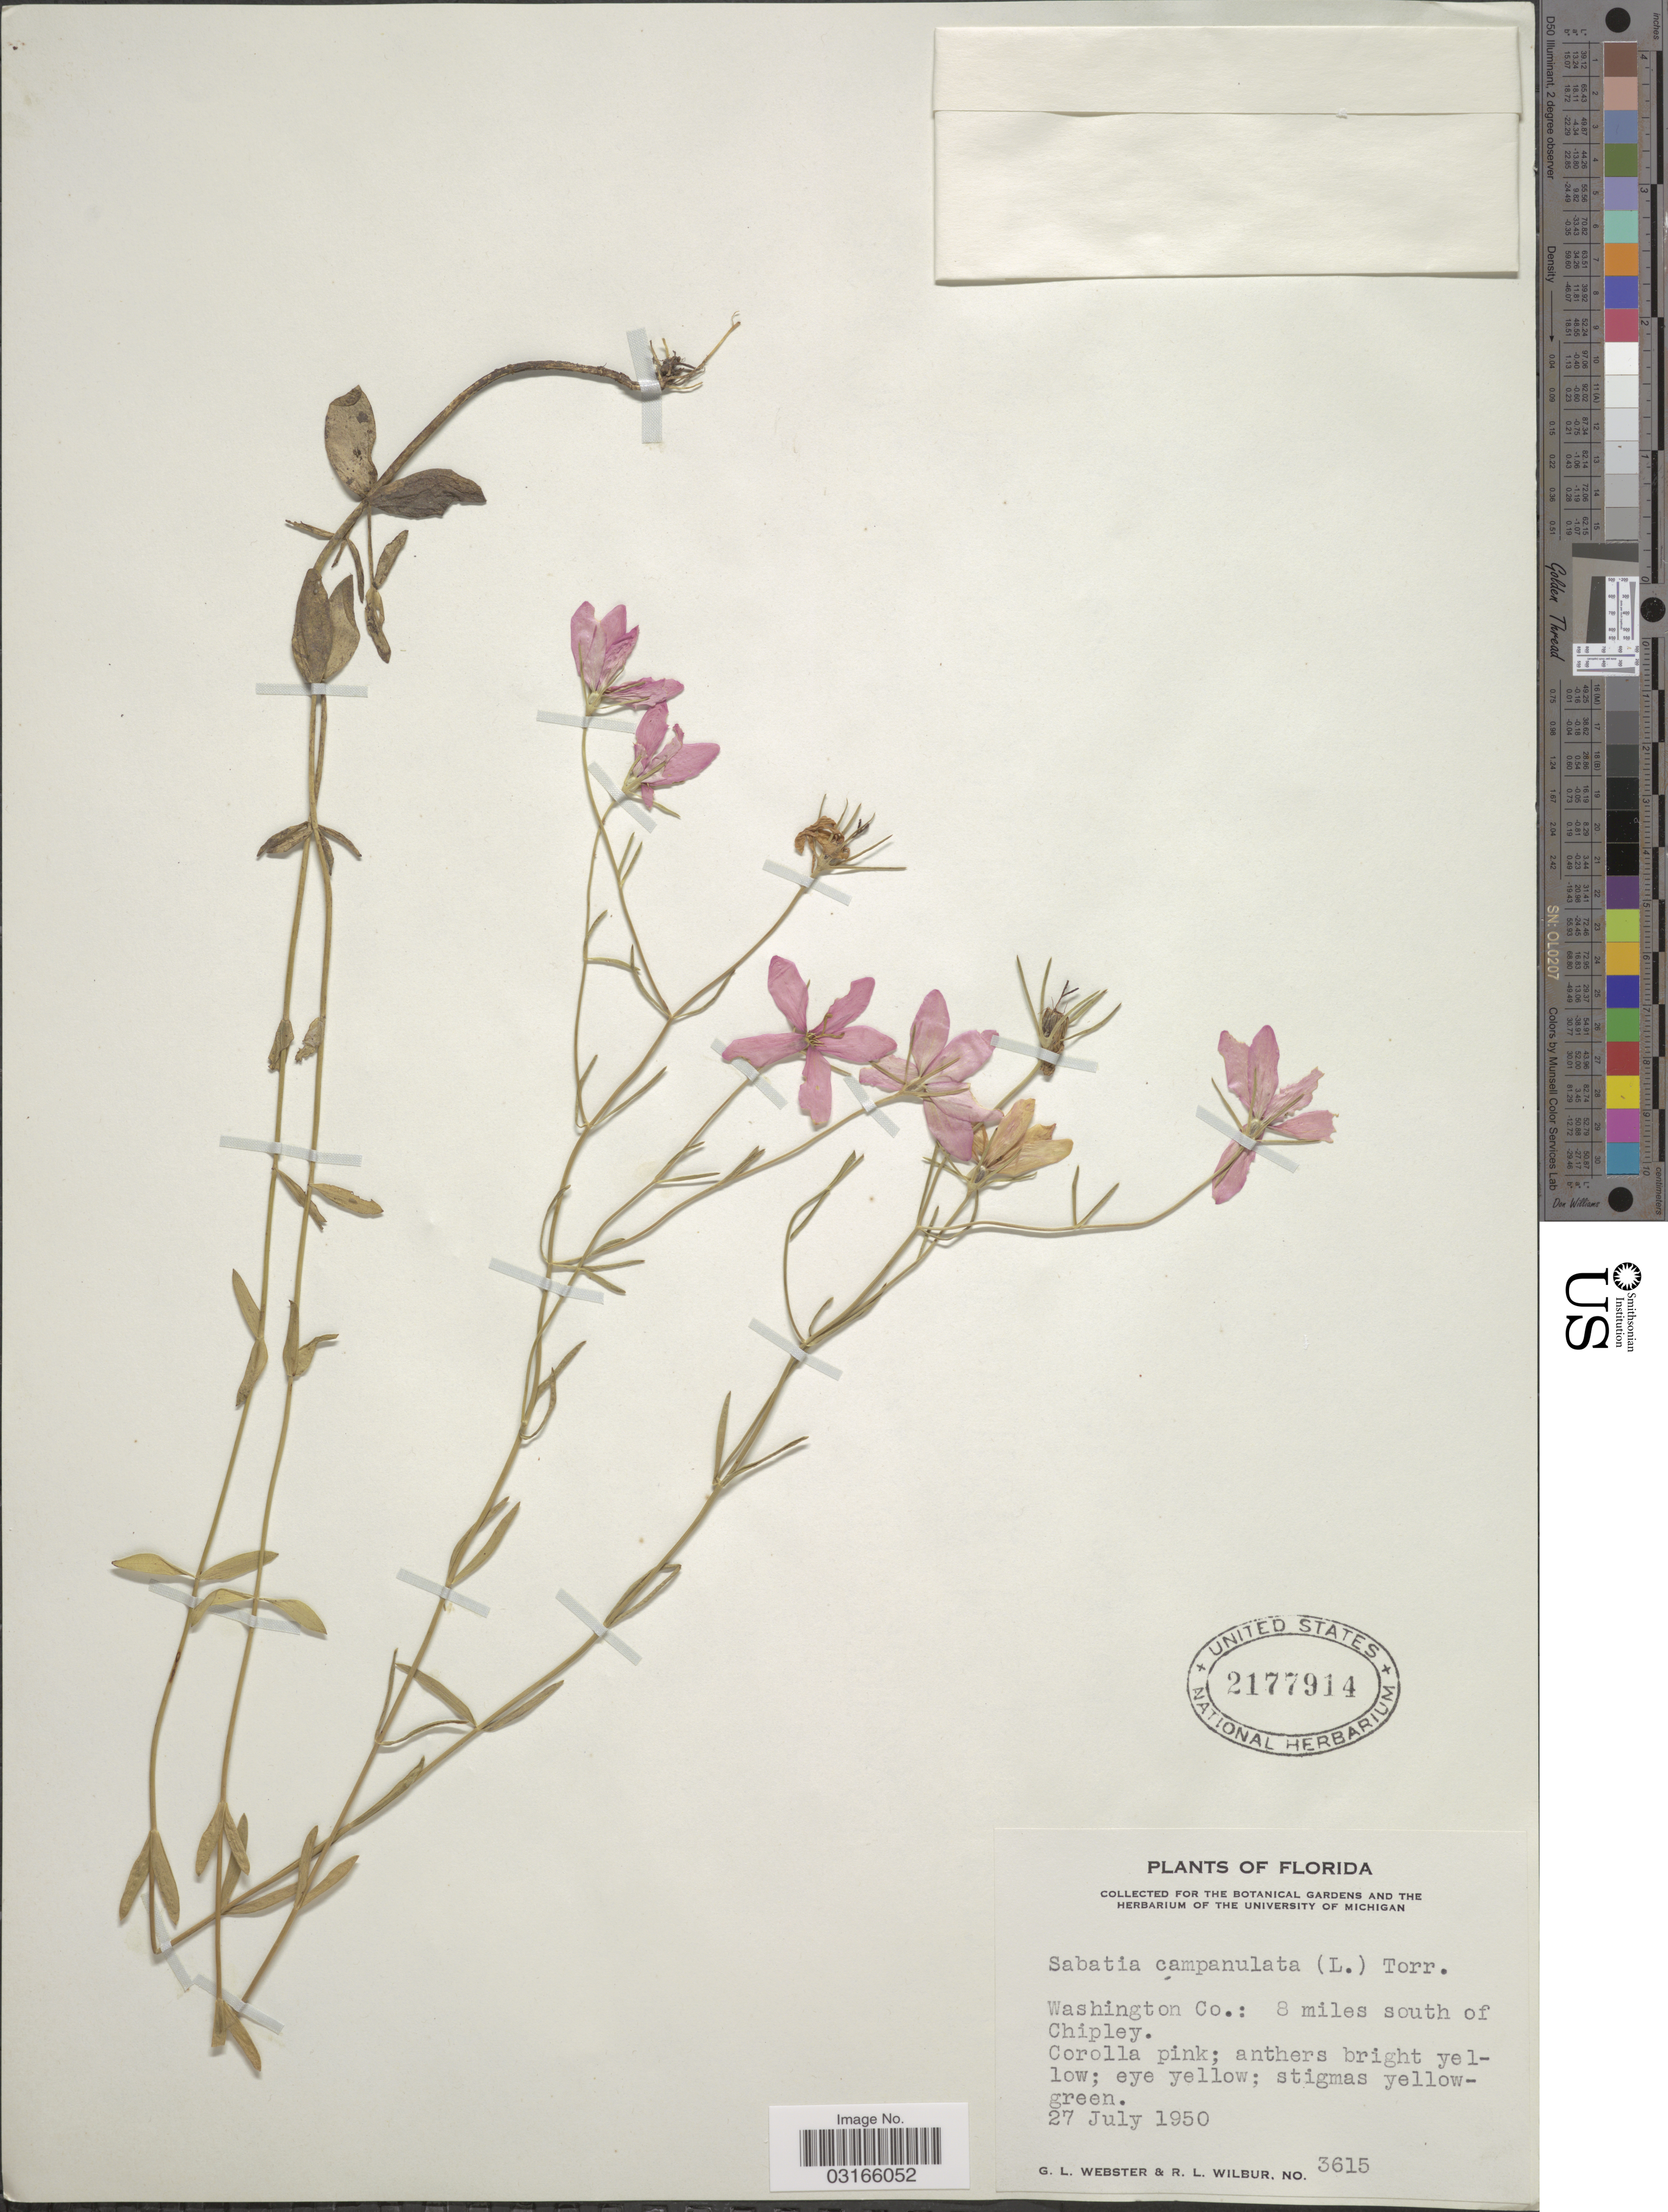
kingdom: Plantae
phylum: Tracheophyta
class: Magnoliopsida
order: Gentianales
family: Gentianaceae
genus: Sabatia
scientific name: Sabatia campanulata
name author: (L.) Torr.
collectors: G. L. Webster & R. L. Wilbur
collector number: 3615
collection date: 1950-07-27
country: United States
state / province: Florida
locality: Washington Co.: 8 miles south of Chipley.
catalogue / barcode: US 2177914